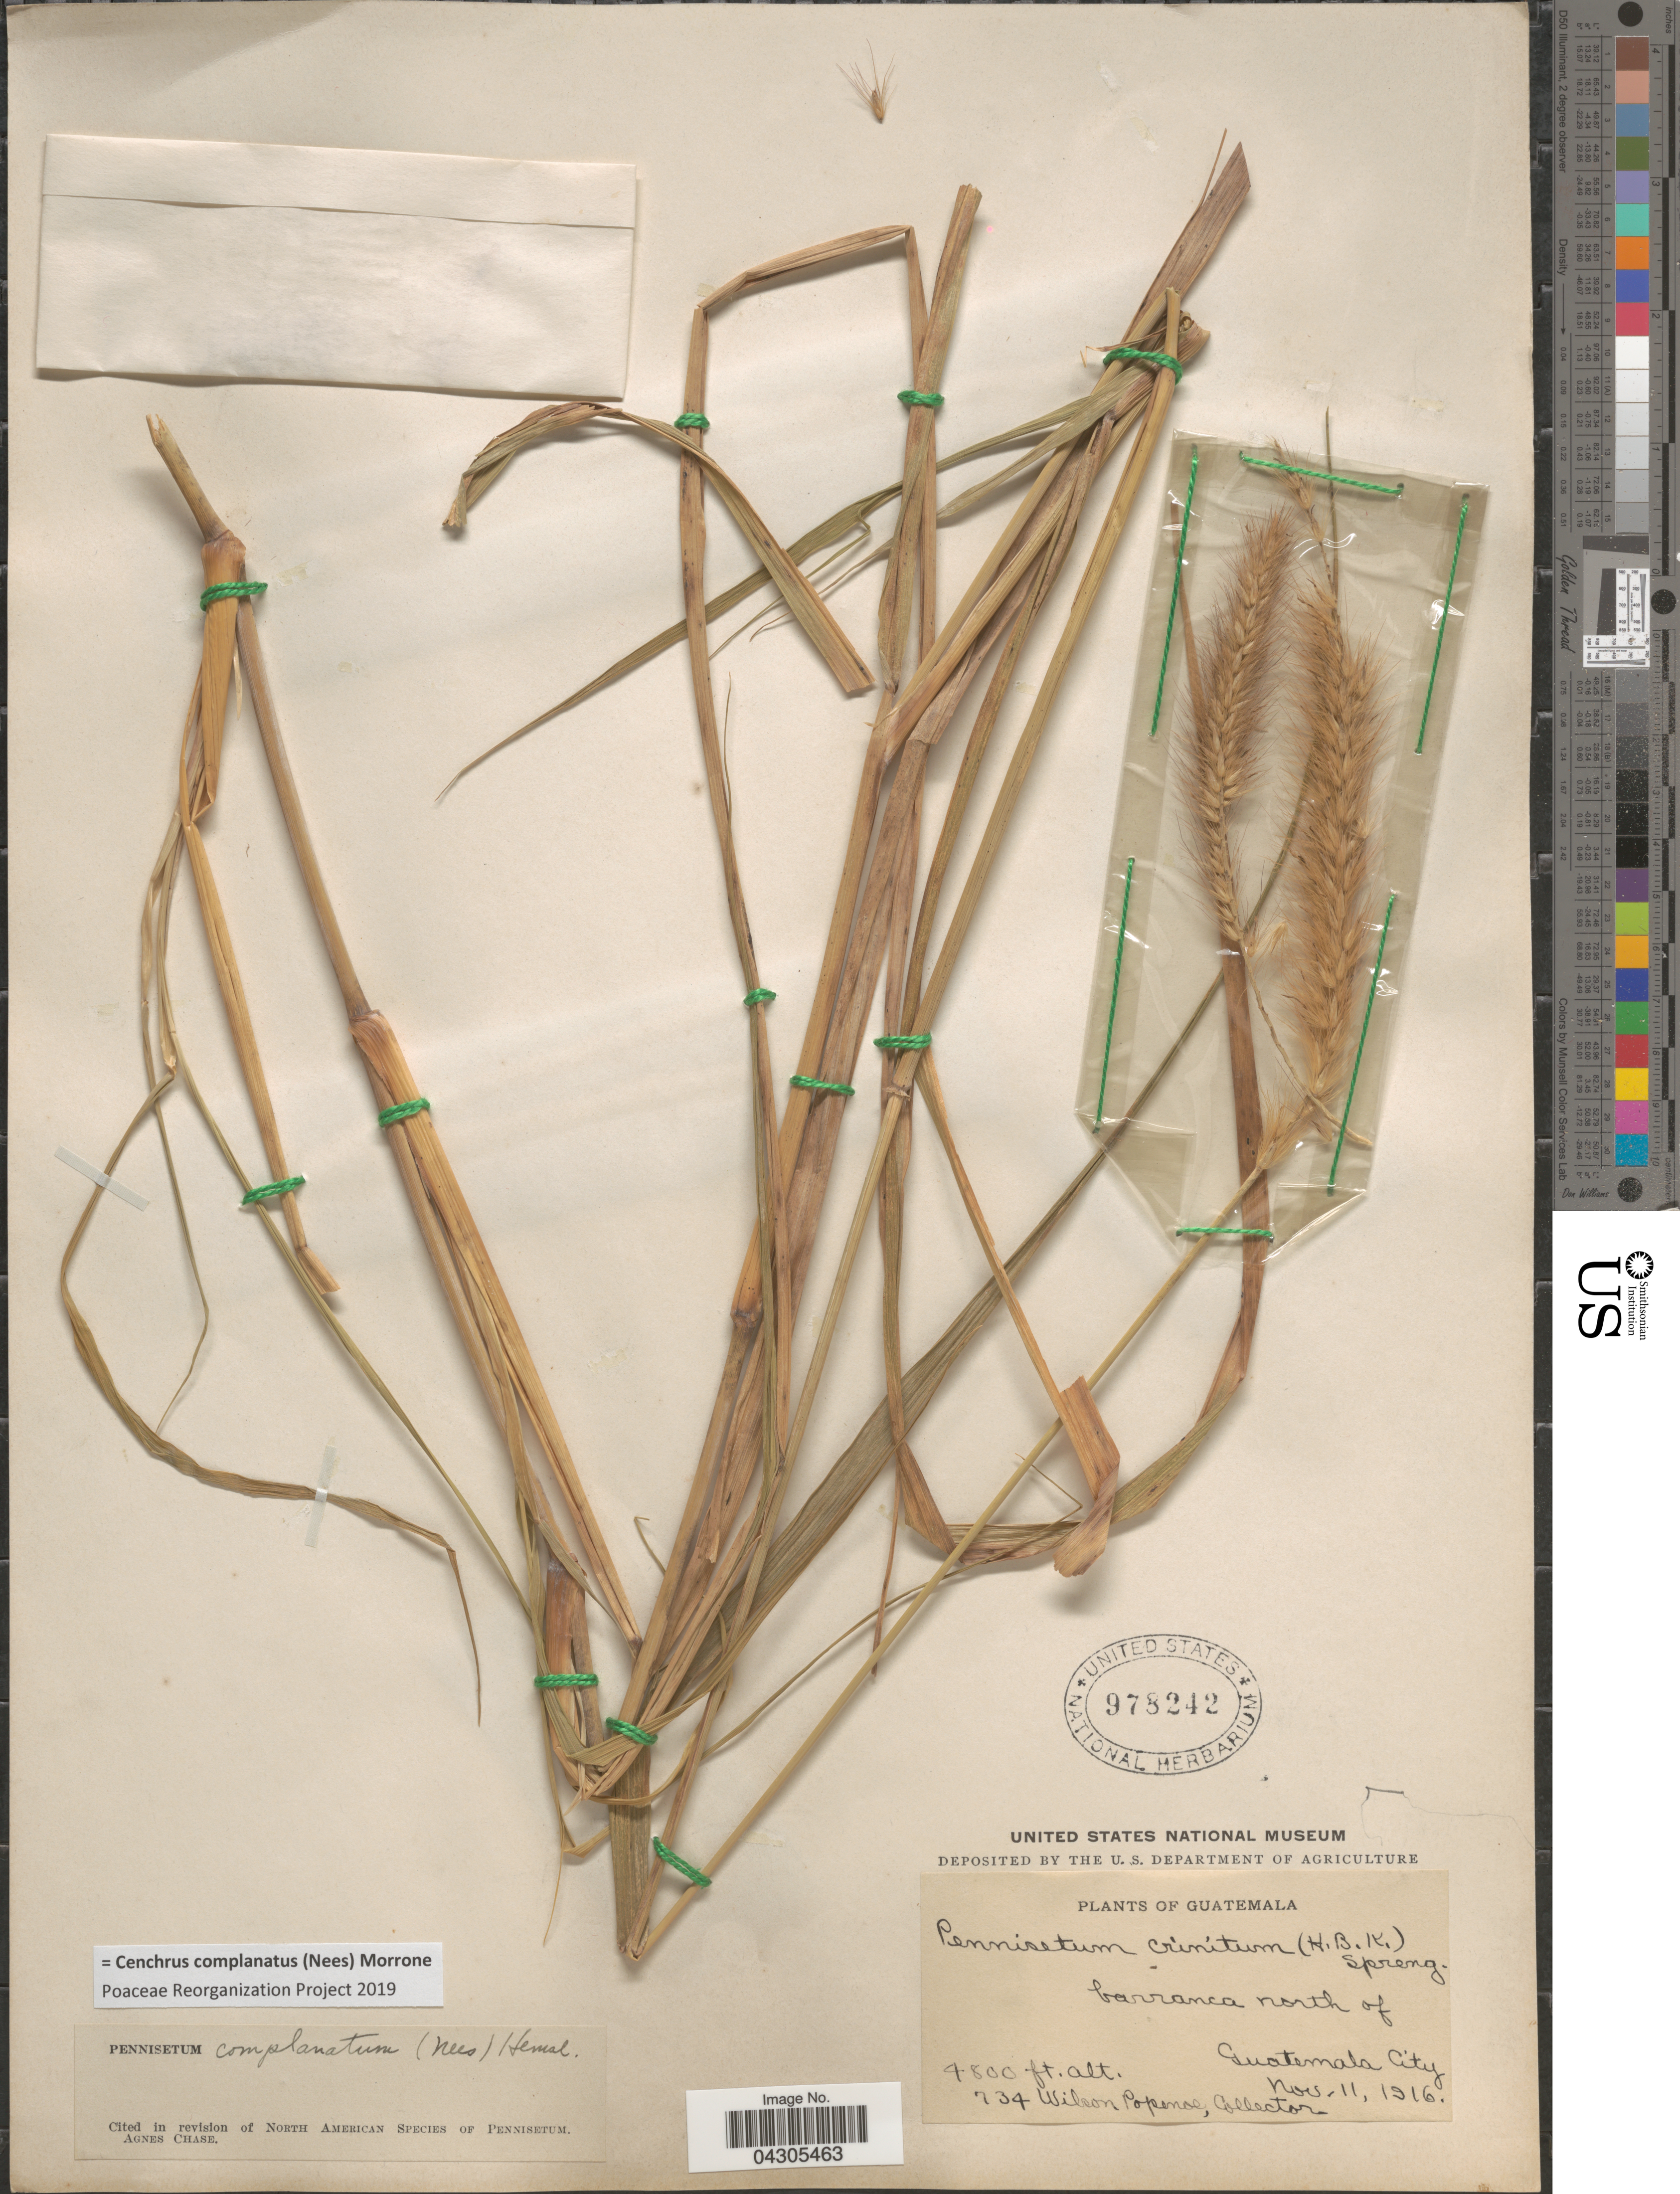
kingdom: Plantae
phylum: Tracheophyta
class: Liliopsida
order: Poales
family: Poaceae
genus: Cenchrus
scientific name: Cenchrus complanatus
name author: (Nees) Morrone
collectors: F. Popenoe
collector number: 734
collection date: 1916-11-11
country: Guatemala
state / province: Guatemala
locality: Barranca north of Guatemala City.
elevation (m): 1463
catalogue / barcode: US 978242